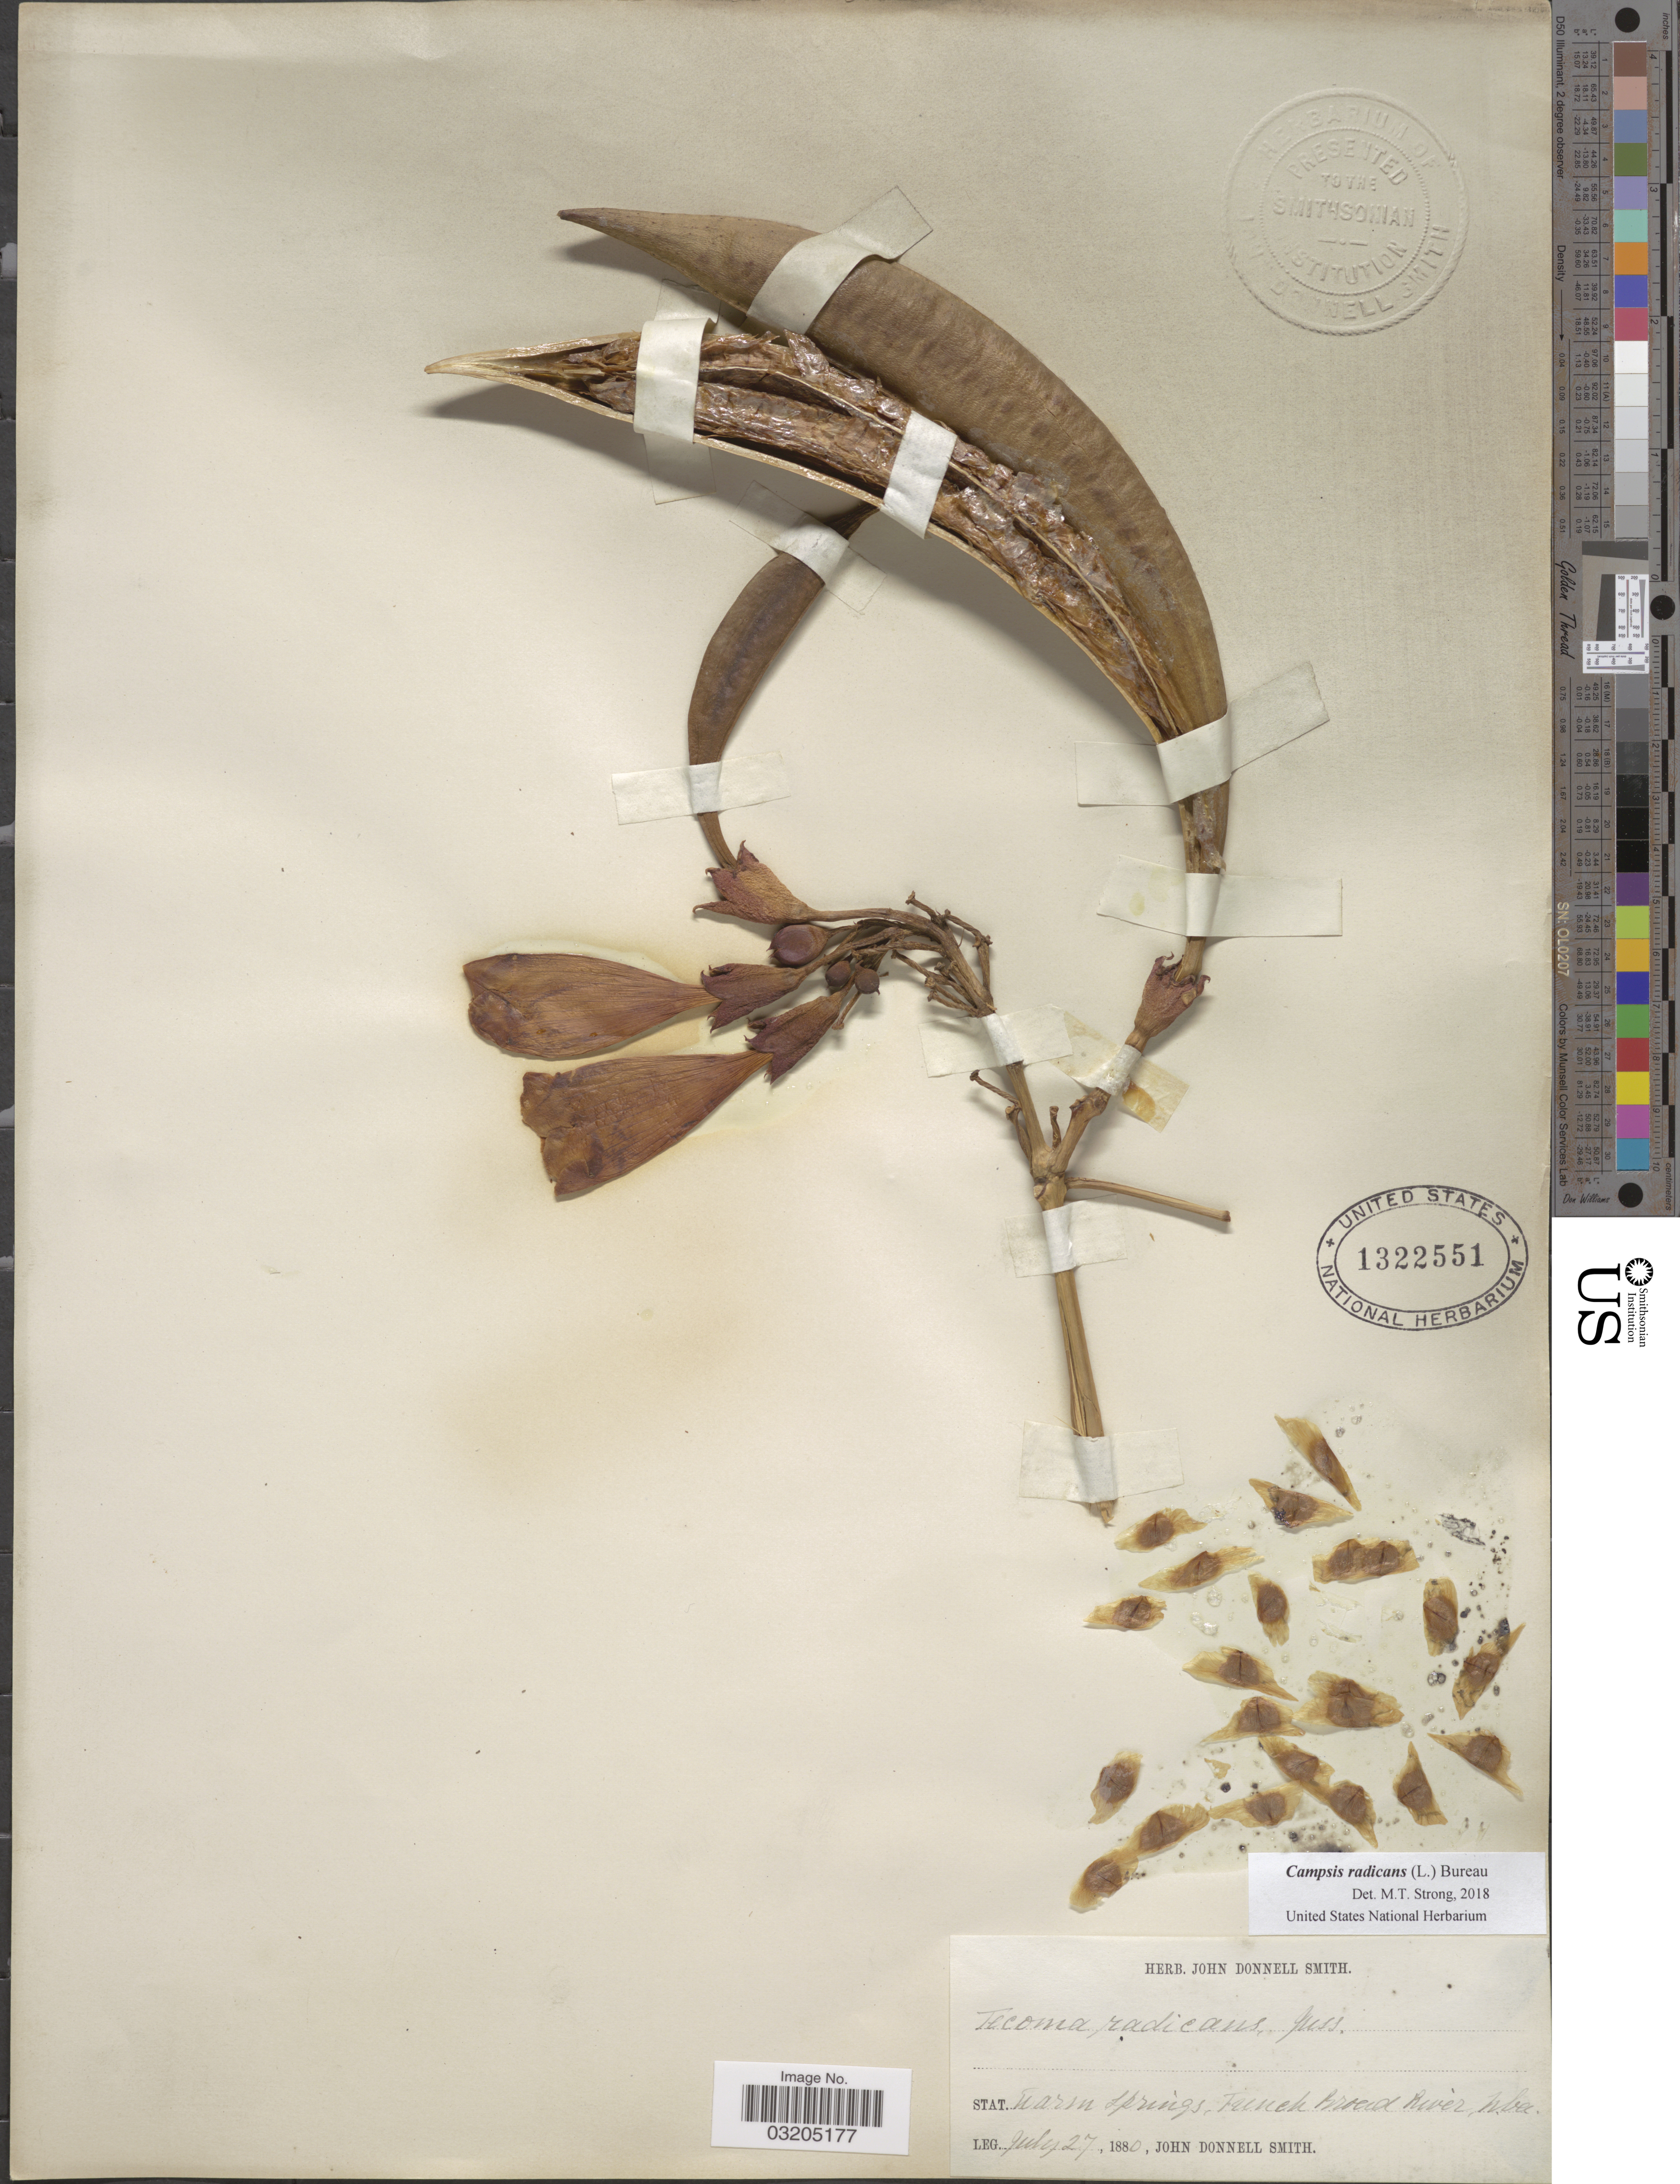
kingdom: Plantae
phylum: Tracheophyta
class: Magnoliopsida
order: Lamiales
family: Bignoniaceae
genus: Campsis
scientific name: Campsis radicans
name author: (L.) Seem.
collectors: J. Donnell Smith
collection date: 1880-07-27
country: United States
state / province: North Carolina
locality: Warm Springs, French Broad River.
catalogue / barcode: US 1322551